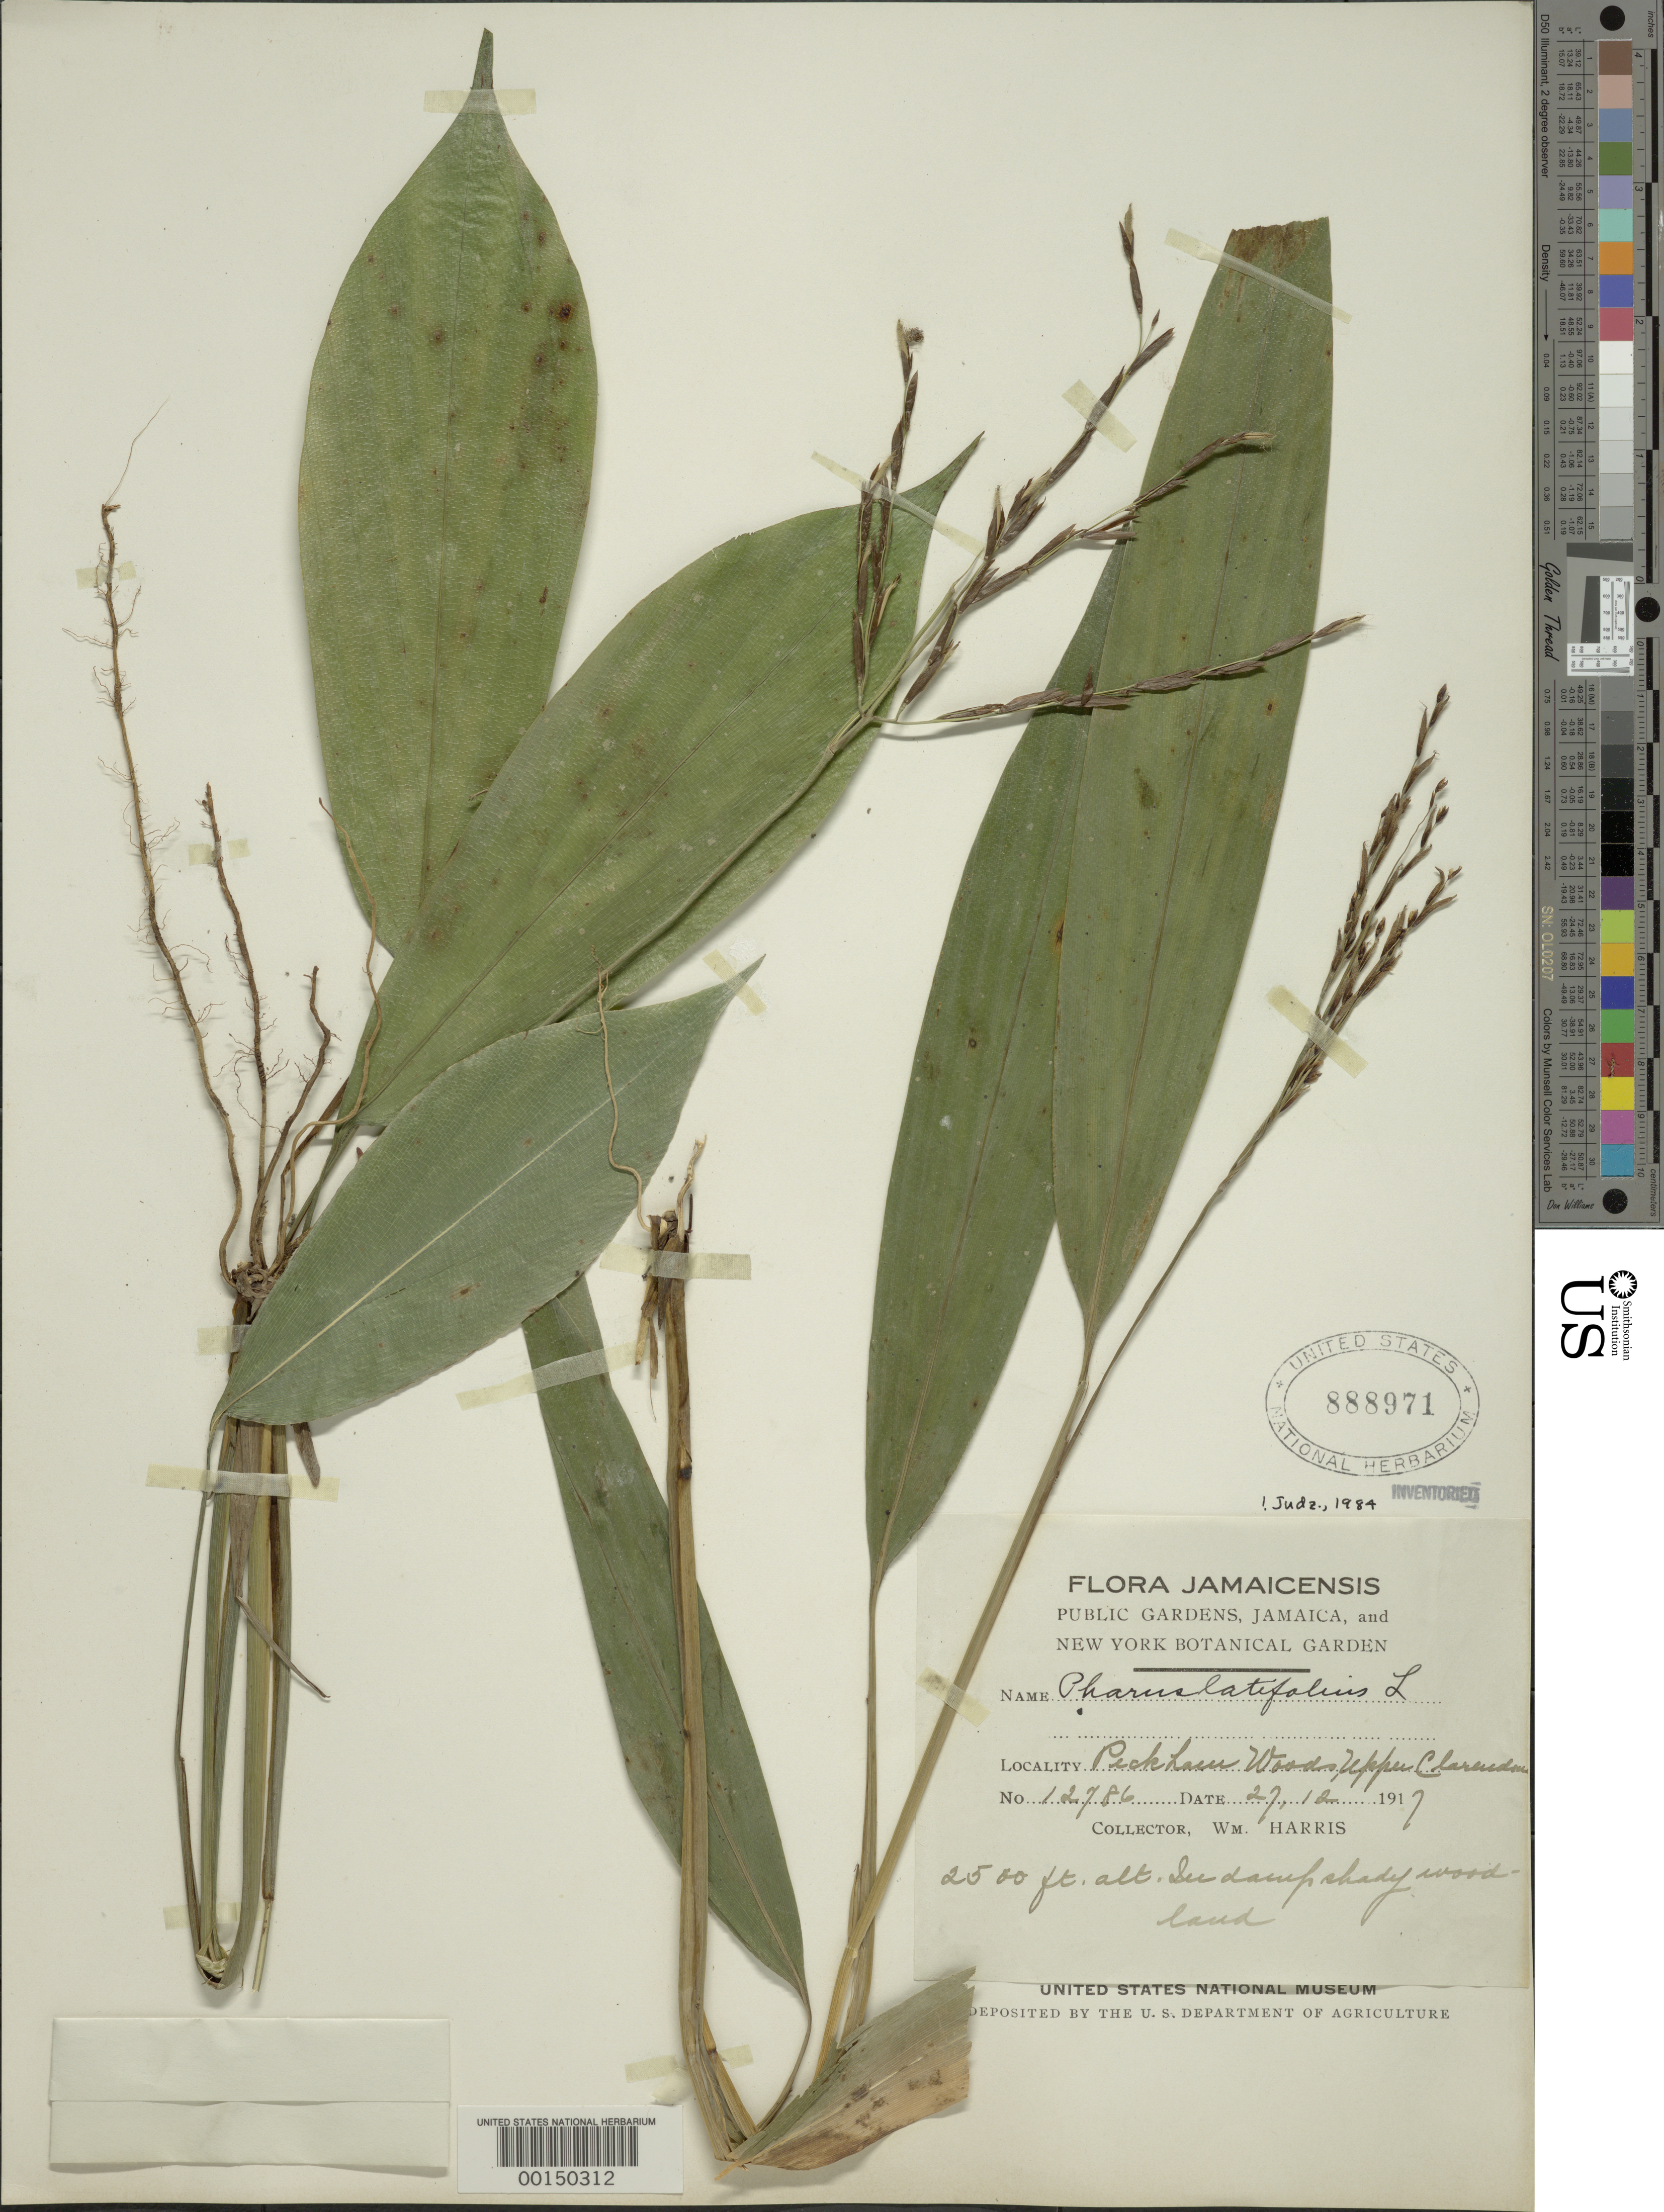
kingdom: Plantae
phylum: Tracheophyta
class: Liliopsida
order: Poales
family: Poaceae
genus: Pharus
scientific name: Pharus latifolius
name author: L.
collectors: W. H. Harris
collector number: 12786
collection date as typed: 27 Dec 1917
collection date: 1917-12-27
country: Jamaica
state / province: Clarendon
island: Greater Antilles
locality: Pickham woods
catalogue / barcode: US 888971